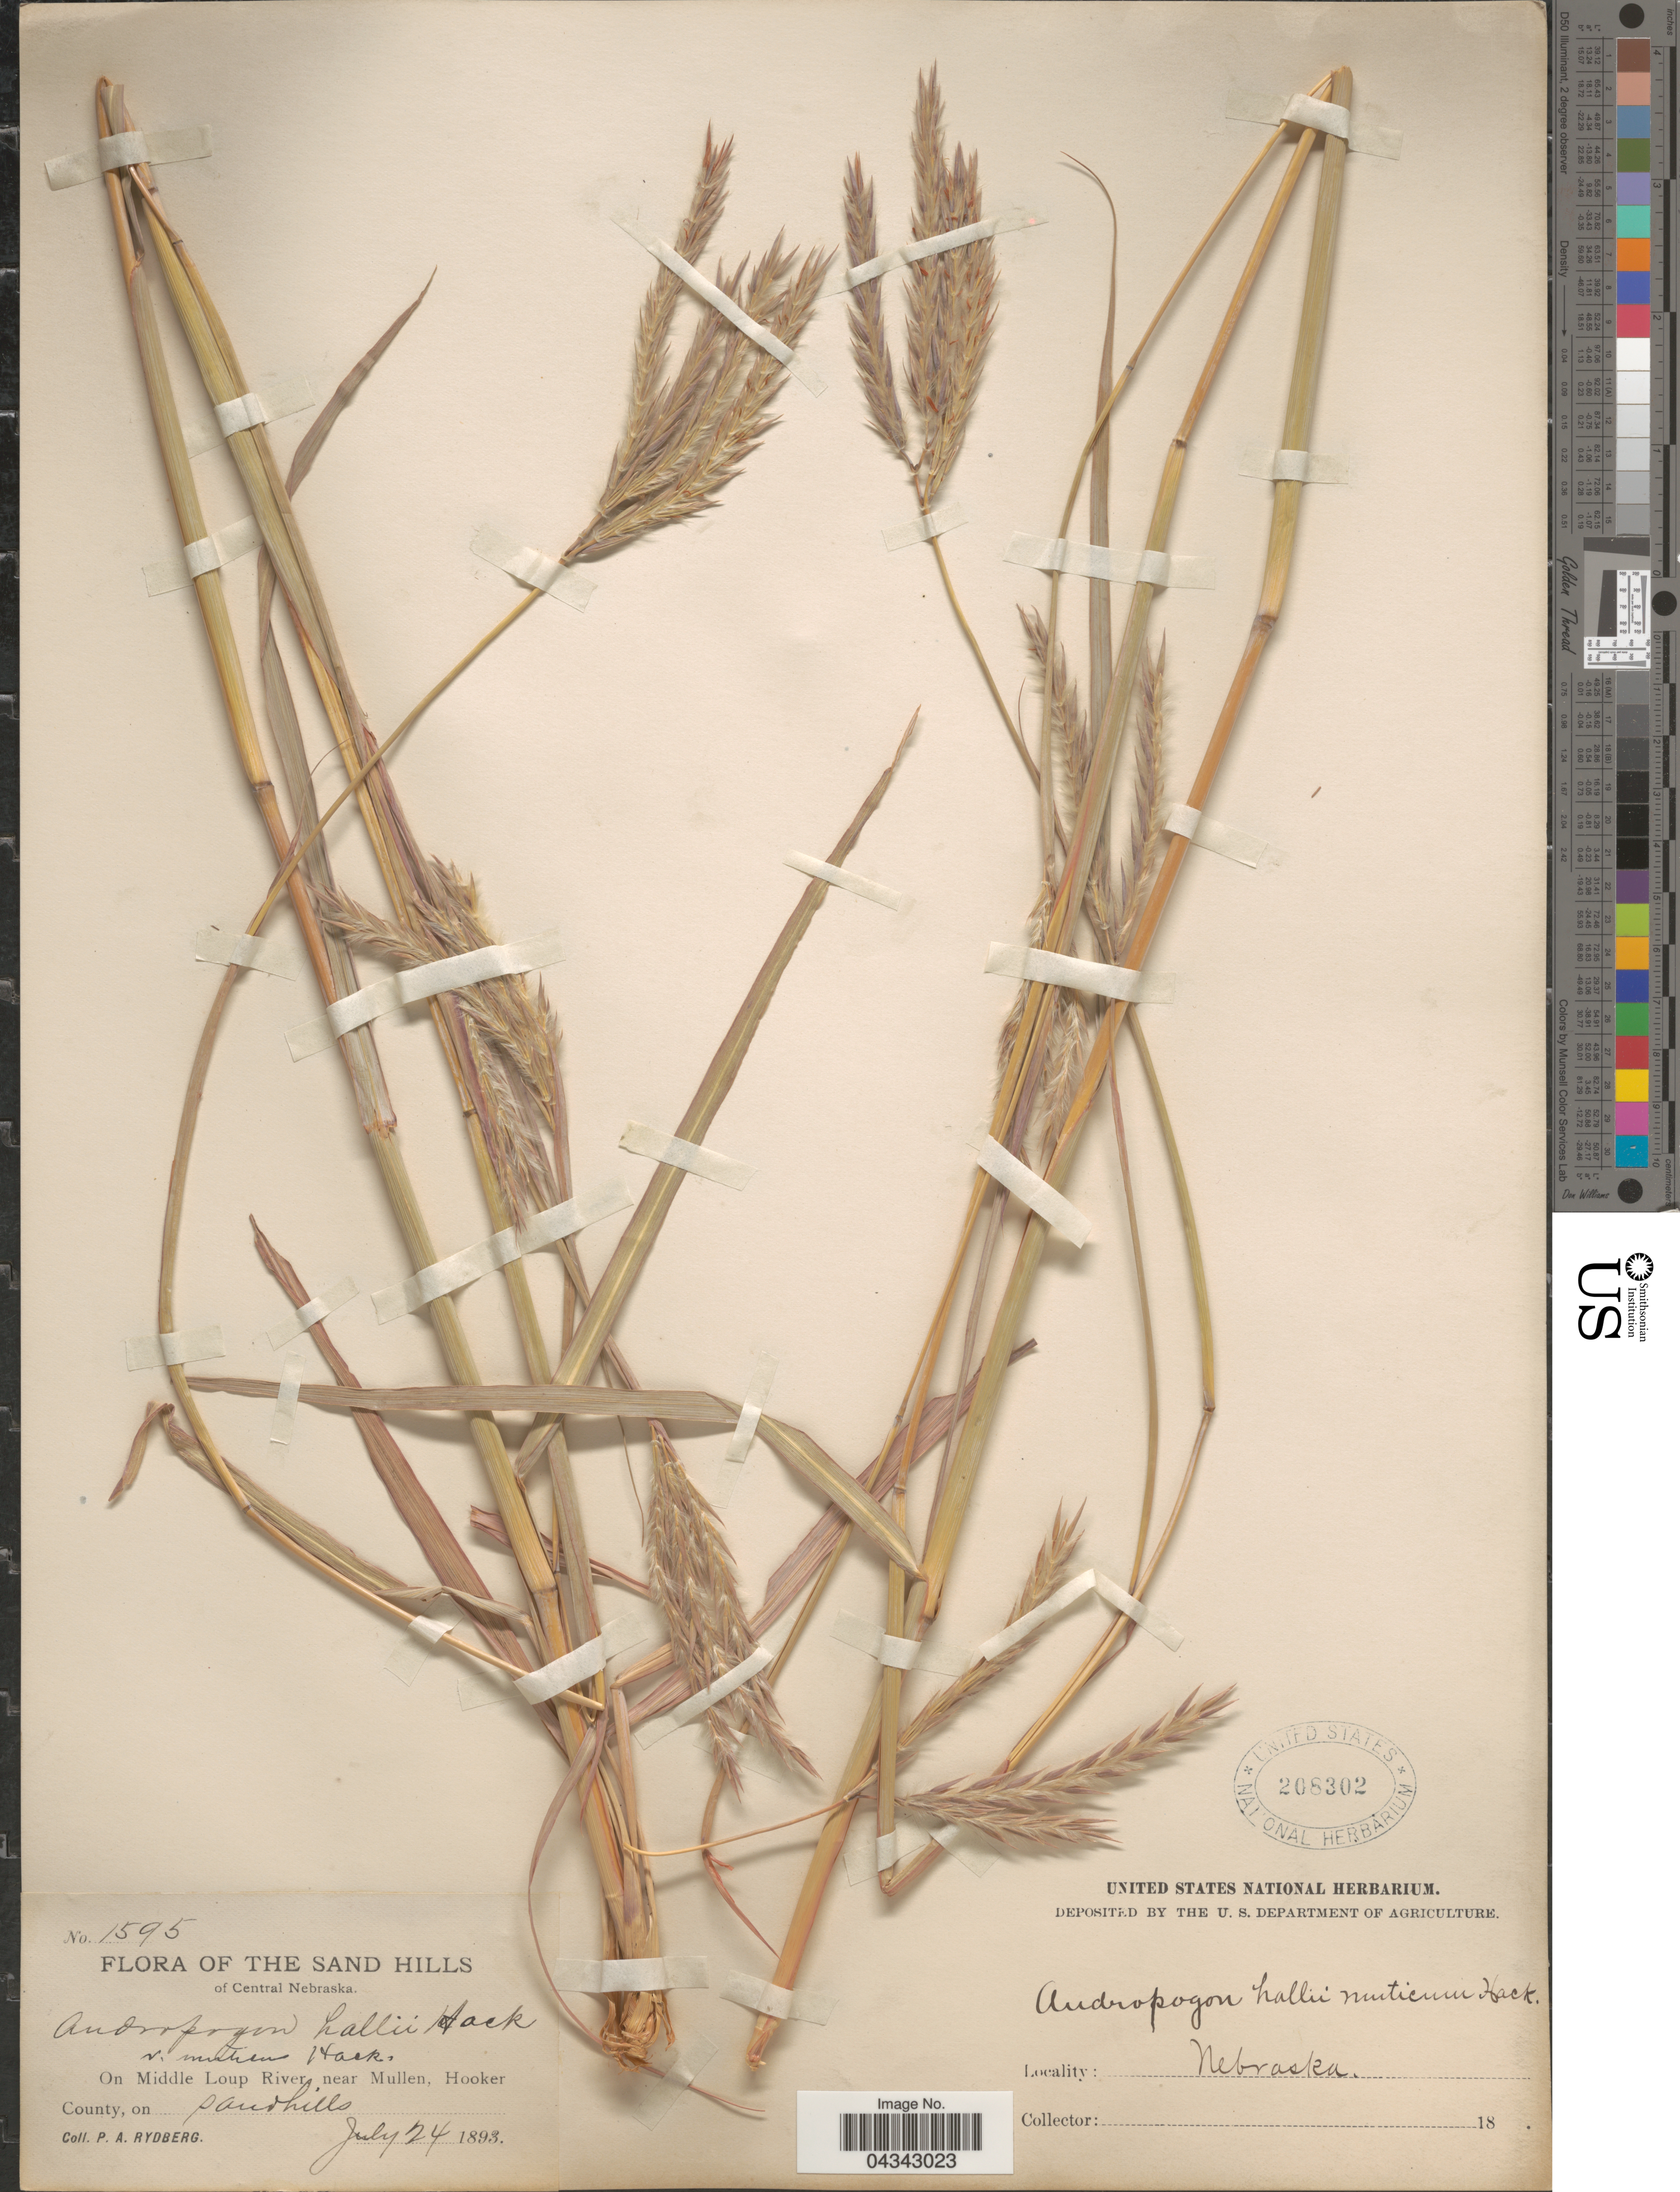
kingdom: Plantae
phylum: Tracheophyta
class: Liliopsida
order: Poales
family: Poaceae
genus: Andropogon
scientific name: Andropogon gerardii subsp. hallii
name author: (Hack.) Wipff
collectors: P. A. Rydberg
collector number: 1595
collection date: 1893-07-24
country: United States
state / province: Nebraska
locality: Sand Hills of Central Nebraska. On Middle Loup River, near Mullen, Hooker County.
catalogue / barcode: US 208302